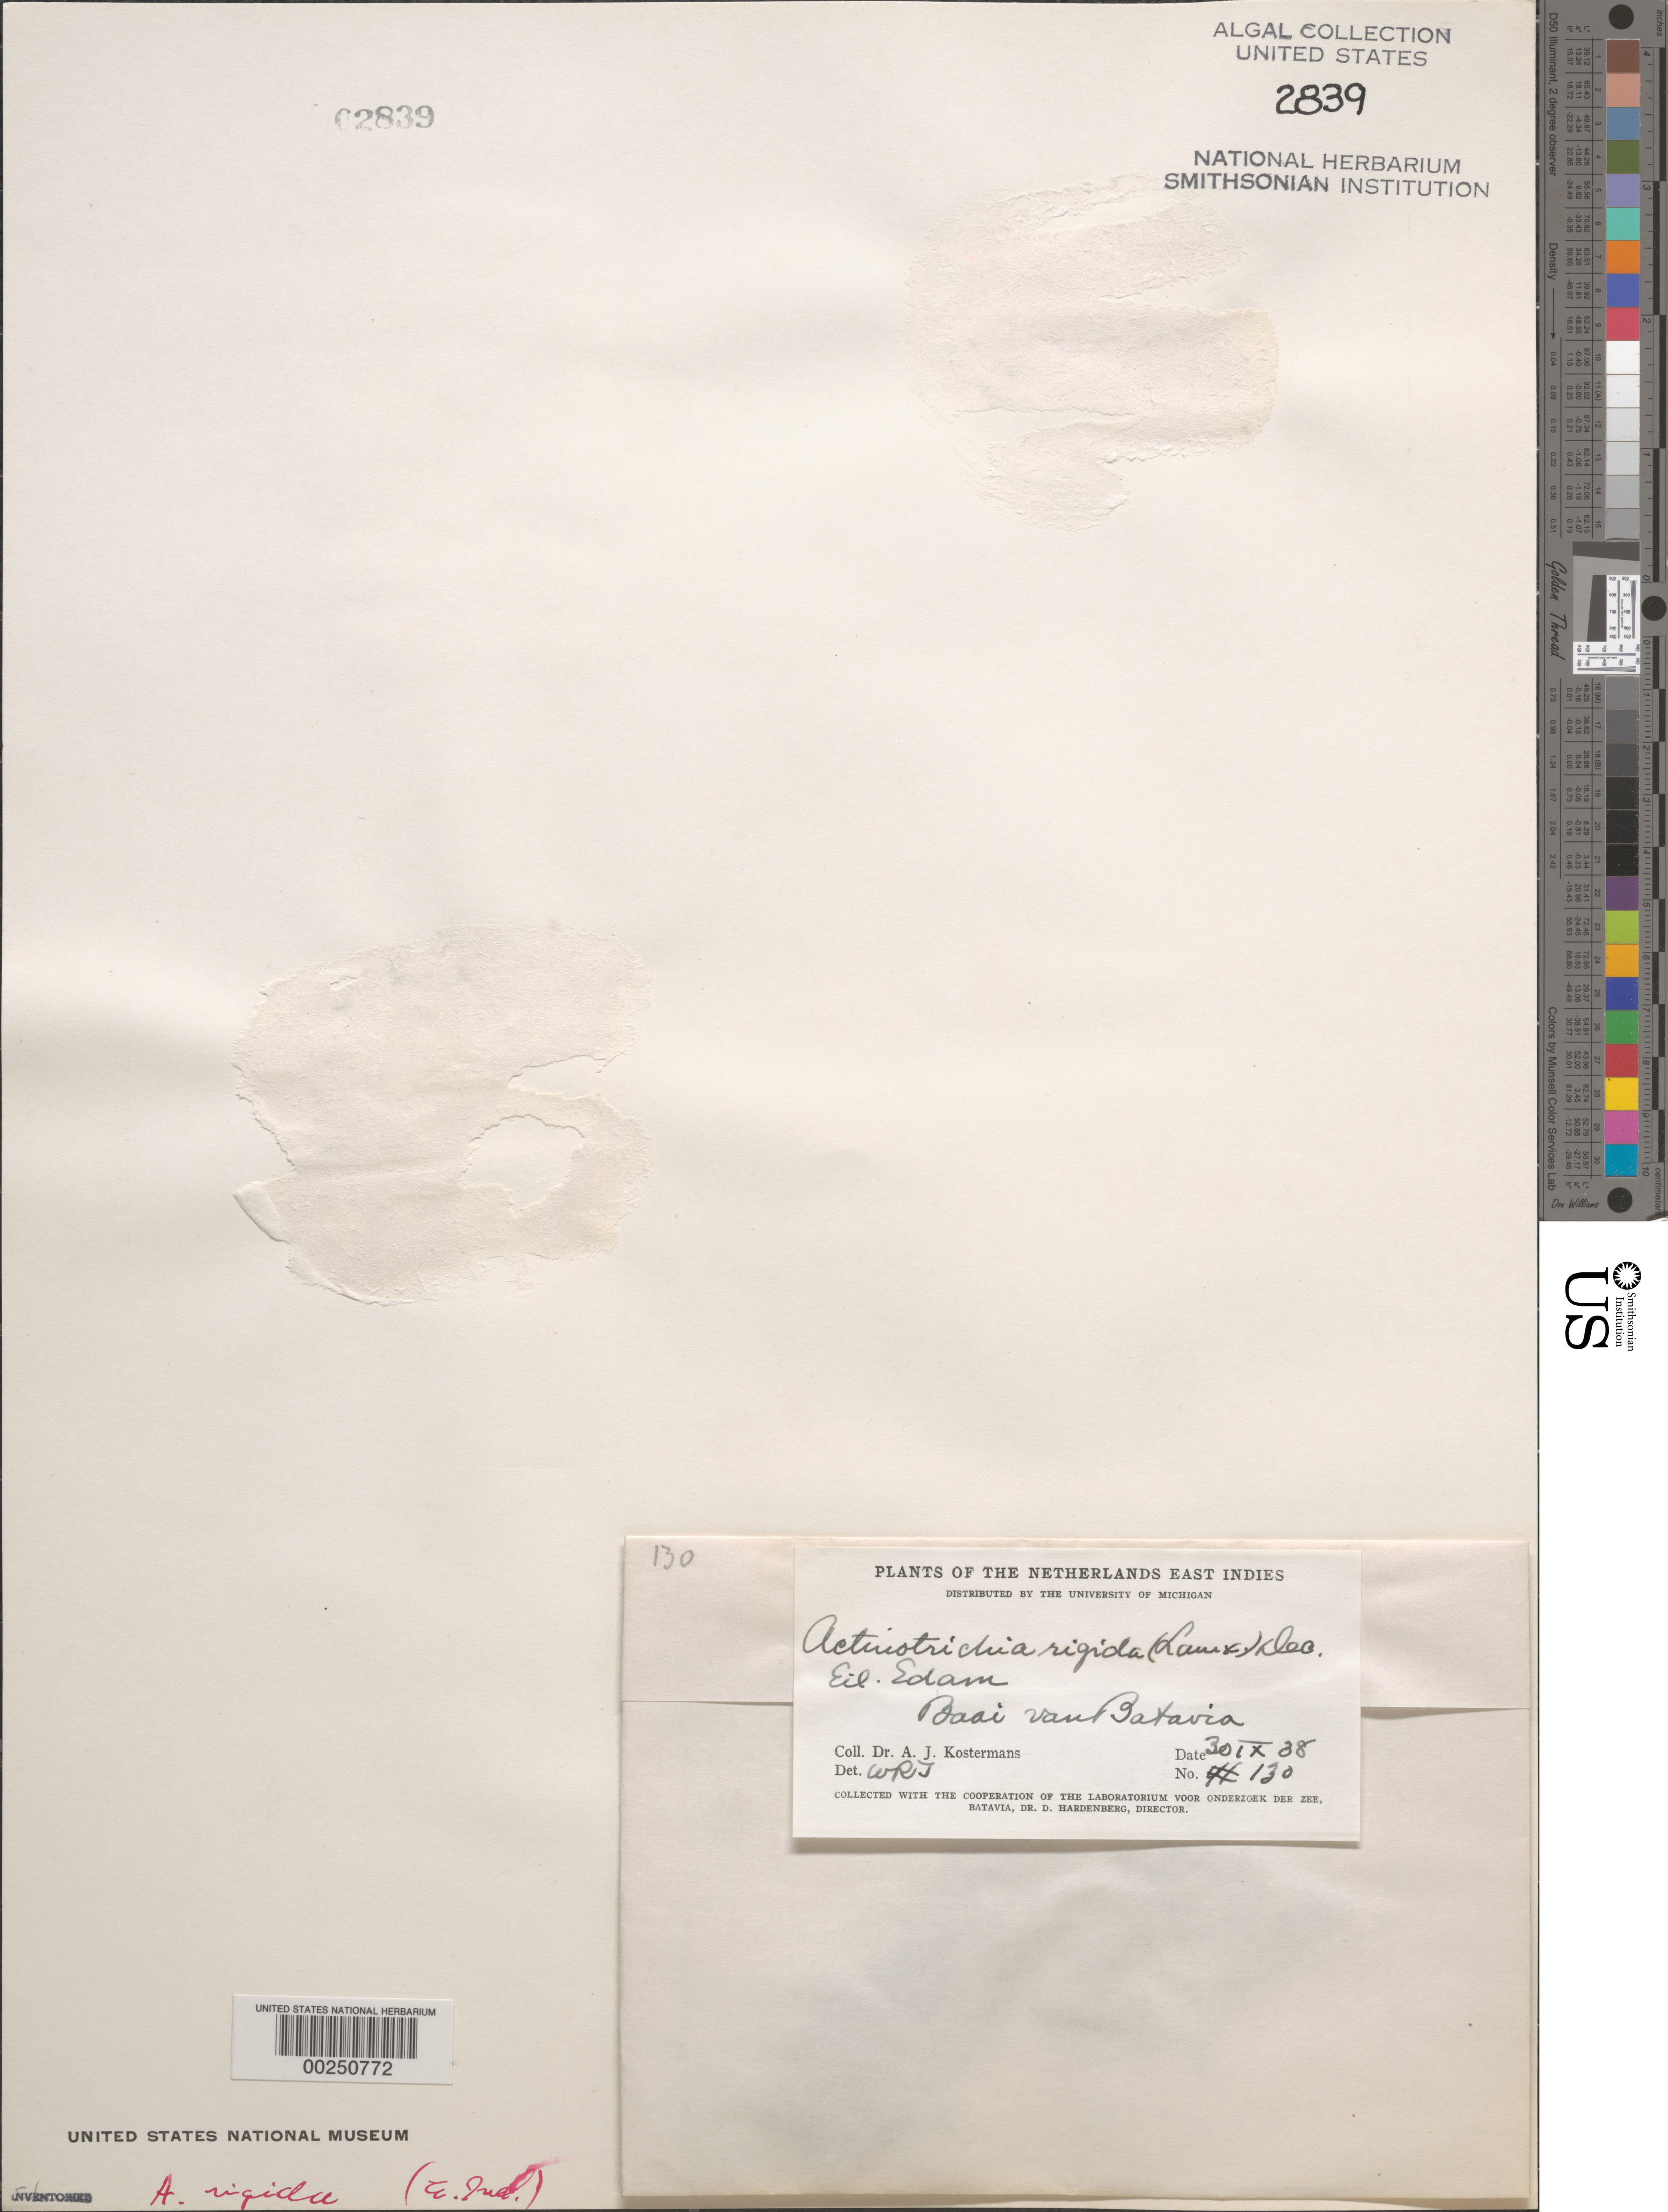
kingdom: Plantae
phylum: Rhodophyta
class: Florideophyceae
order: Nemaliales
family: Galaxauraceae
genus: Actinotrichia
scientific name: Actinotrichia fragilis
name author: (Forssk.) Børgesen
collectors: A. J. G. Kostermans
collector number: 130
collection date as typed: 30 Sep 1938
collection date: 1938-09-30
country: Indonesia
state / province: Java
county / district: Jakarta Raya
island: Pulau Damar Besar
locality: Pulau Damar Besar (Eil. Edam), Djakarta Bay (Baai van Batavia)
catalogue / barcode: US 2839